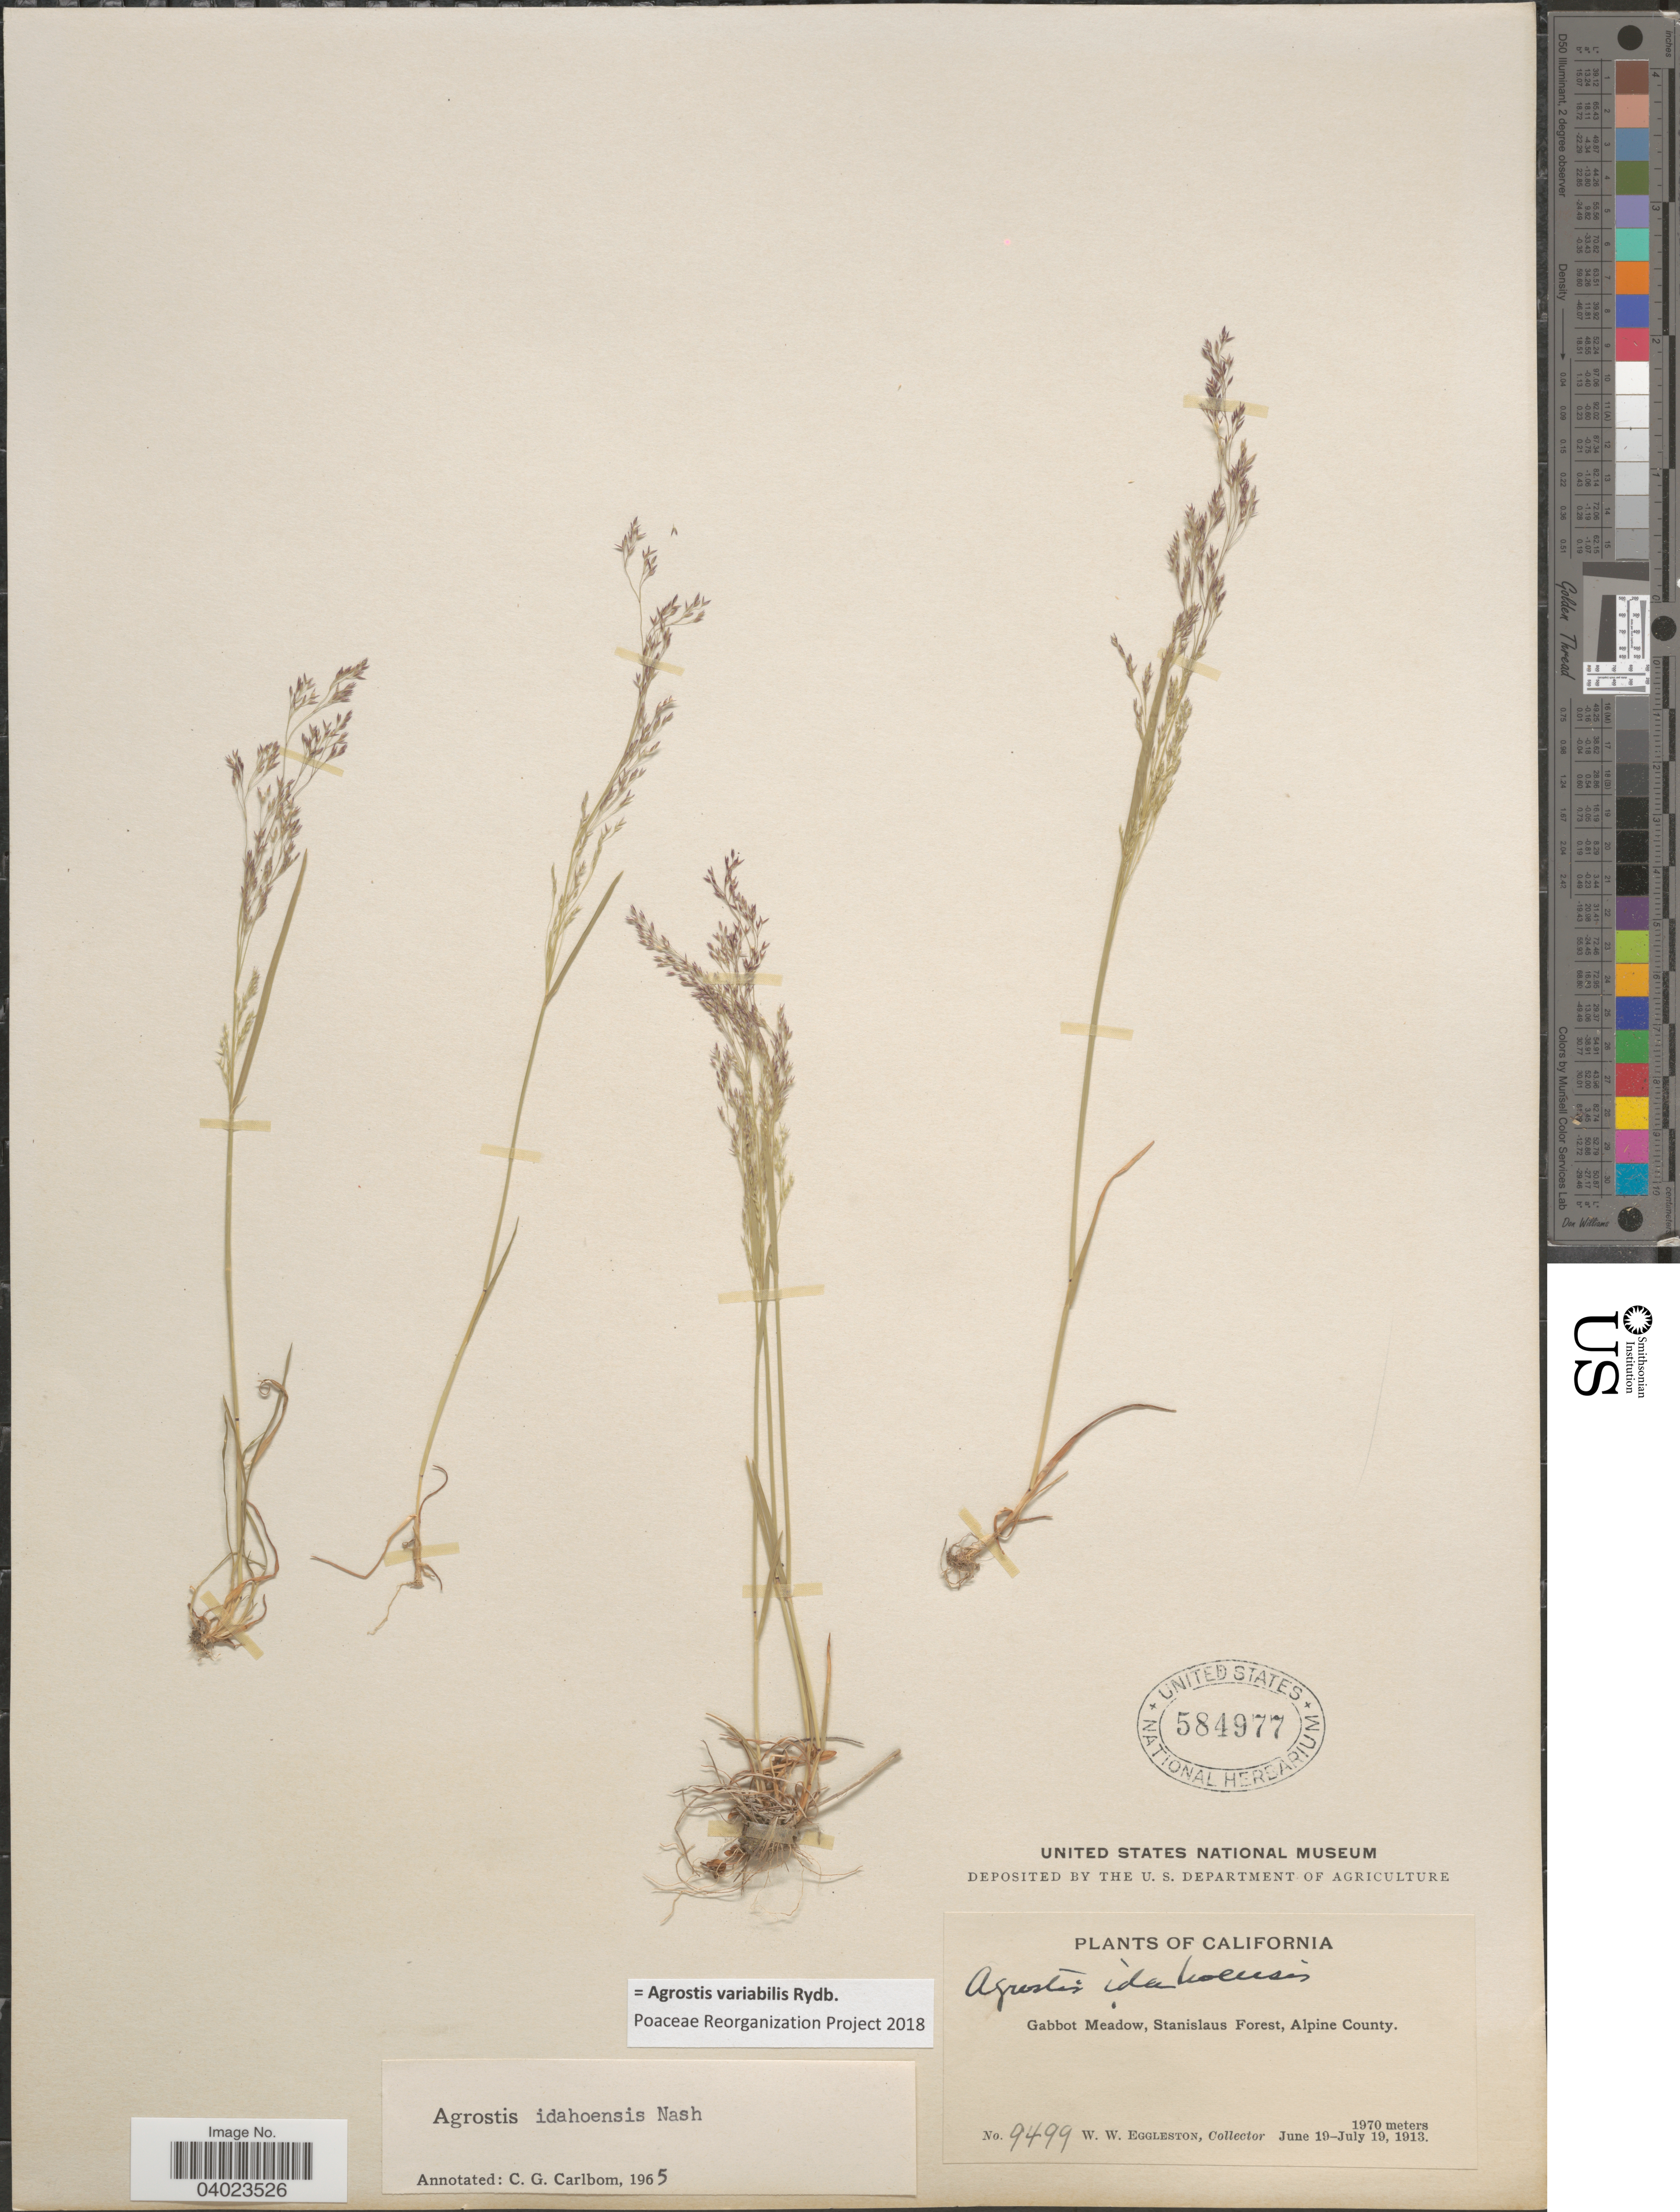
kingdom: Plantae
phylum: Tracheophyta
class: Liliopsida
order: Poales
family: Poaceae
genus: Agrostis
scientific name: Agrostis variabilis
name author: Rydb.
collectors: W. W. Eggleston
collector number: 9499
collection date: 1913-06-19/1913-07-19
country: United States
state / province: California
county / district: Alpine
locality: Gabbot Meadow, Stanislaus Forest, Alpine County.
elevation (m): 1970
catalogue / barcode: US 584977